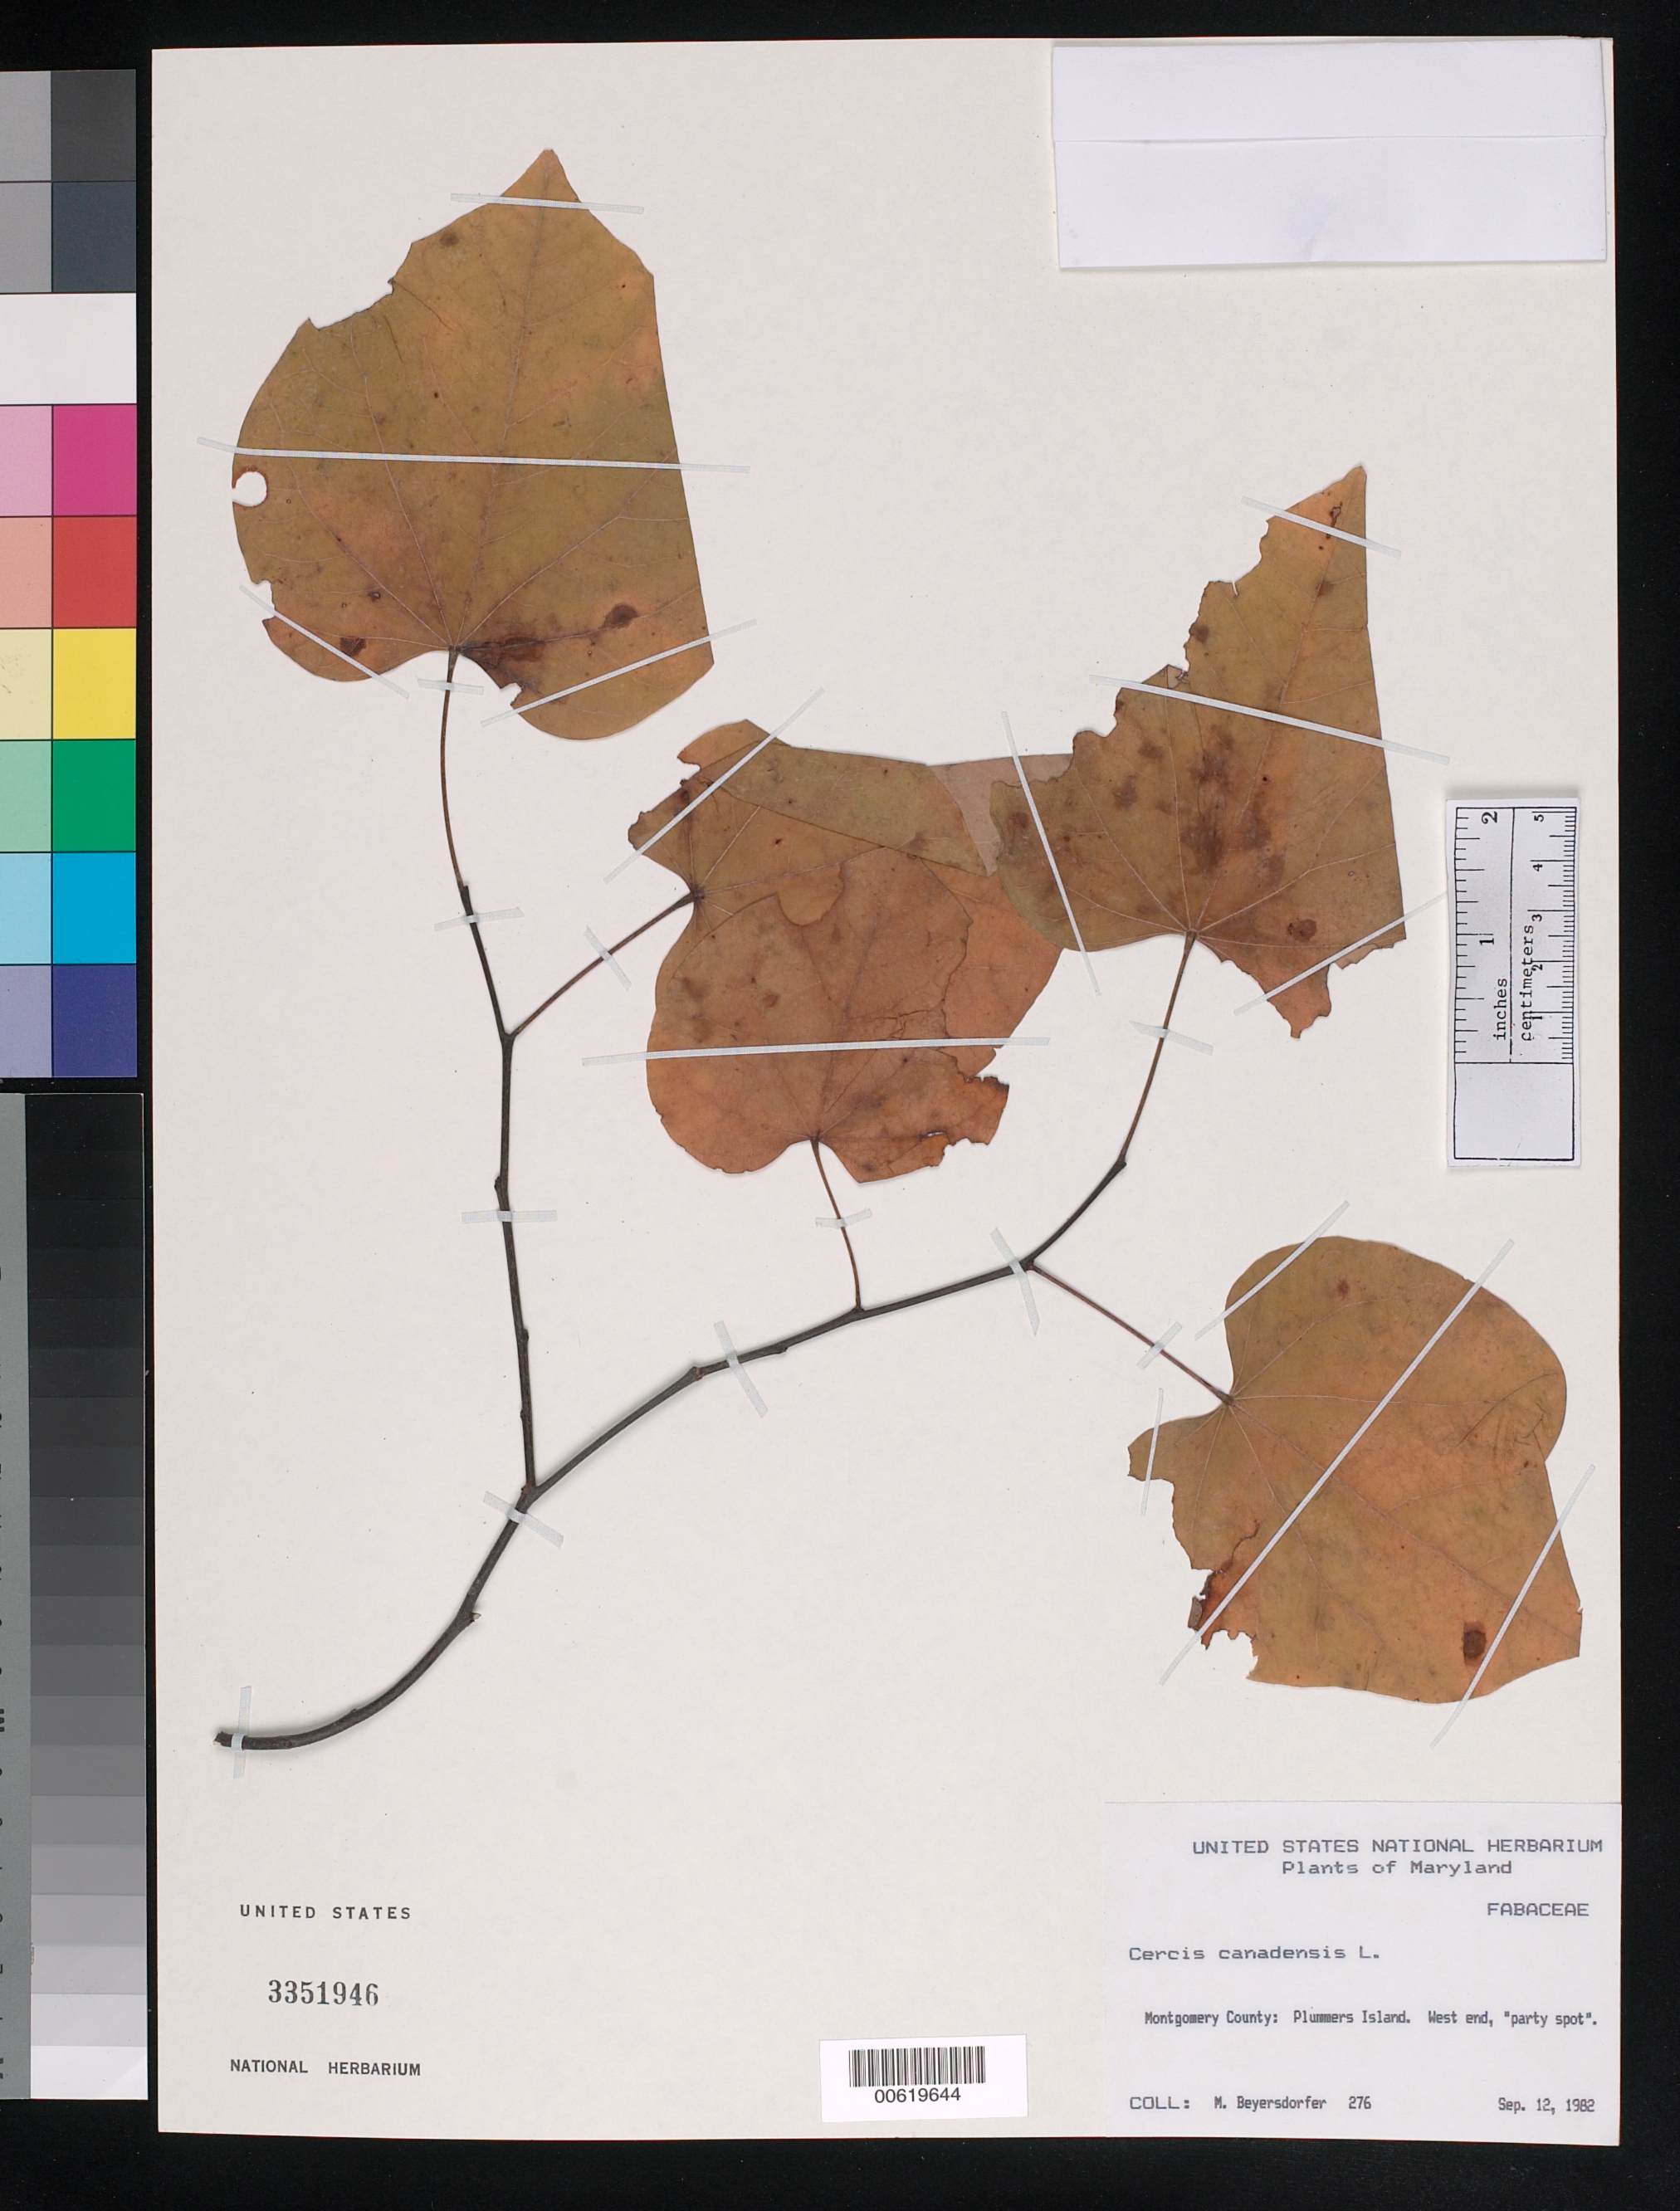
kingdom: Plantae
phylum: Tracheophyta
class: Magnoliopsida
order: Fabales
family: Fabaceae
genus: Cercis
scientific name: Cercis canadensis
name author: L.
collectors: M. Beyersdorfer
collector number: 276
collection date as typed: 12 Sep 1982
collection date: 1982-09-12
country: United States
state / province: Maryland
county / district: Montgomery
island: Plummers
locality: Plummers Island, west end, "Party Spot"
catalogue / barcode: US 3351946